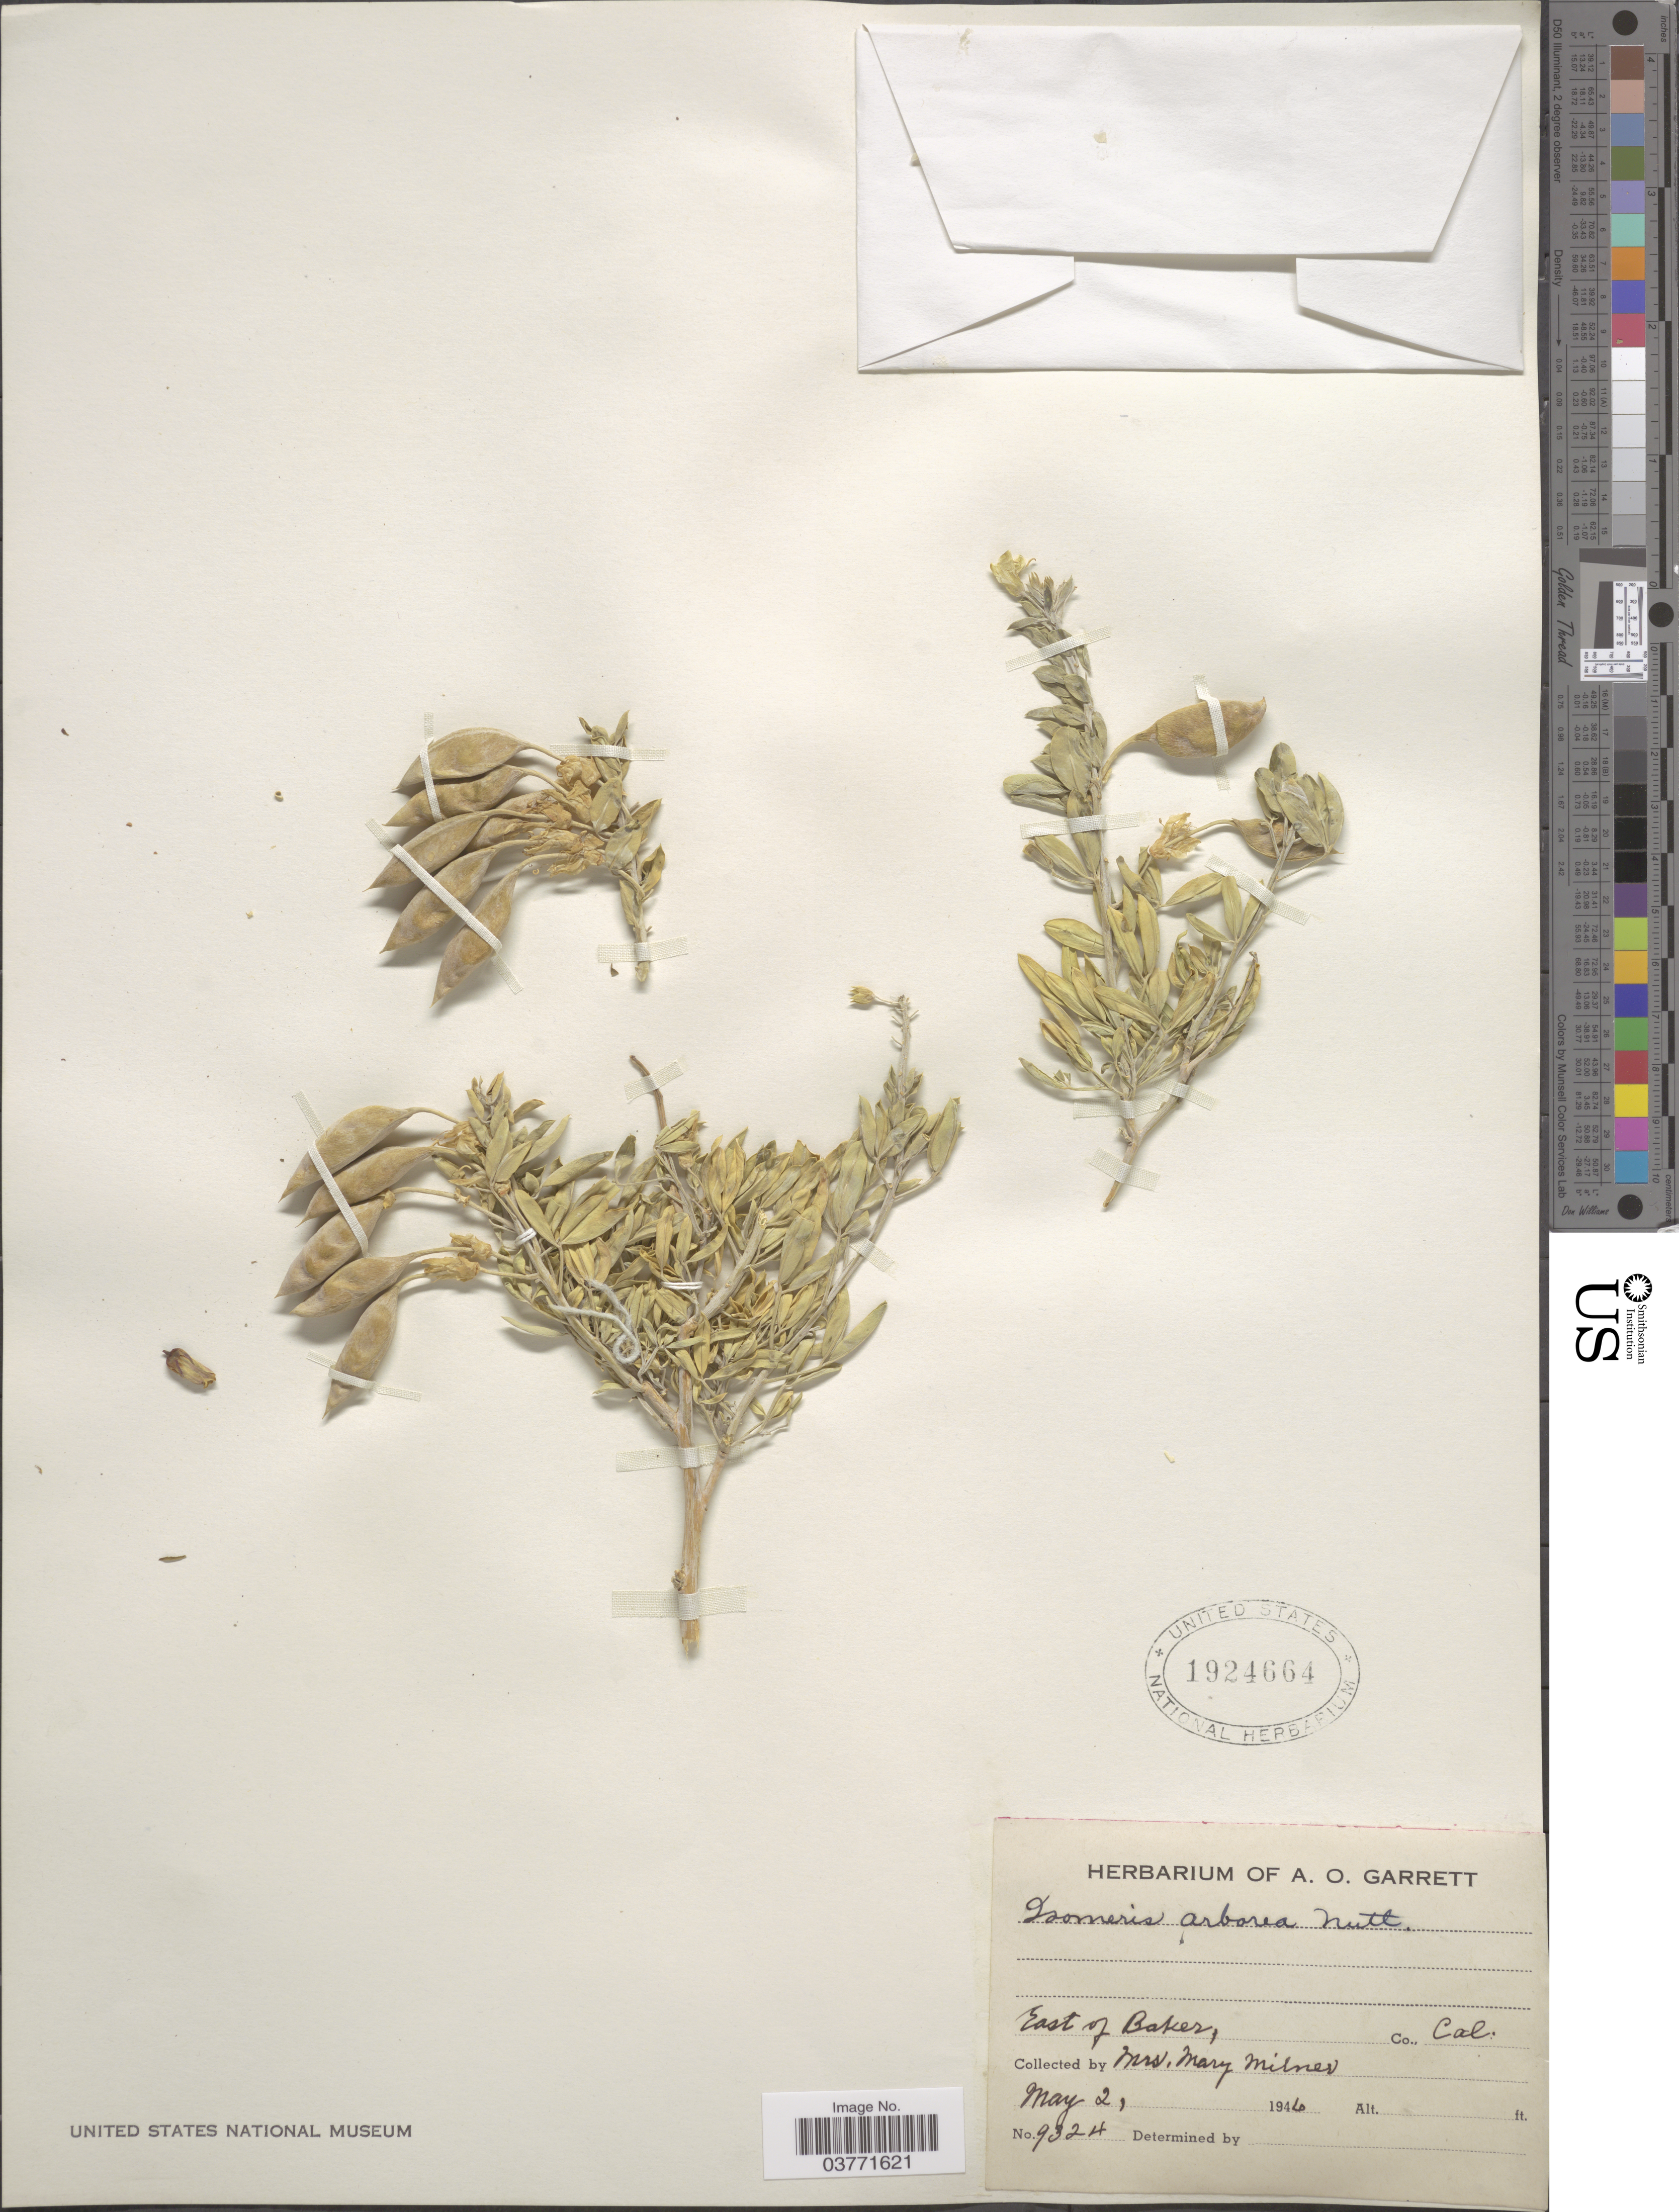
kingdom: Plantae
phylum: Tracheophyta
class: Magnoliopsida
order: Brassicales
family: Cleomaceae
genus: Cleomella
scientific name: Cleomella arborea var. angustata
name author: (Parish) Roalson & J.C. Hall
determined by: Strong, Mark T., (BOT), Smithsonian Institution - National Museum of Natural History (UNITED STATES)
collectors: M. Milner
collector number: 9324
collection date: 1946-05-02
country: United States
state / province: California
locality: East of Baker.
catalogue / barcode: US 1924664